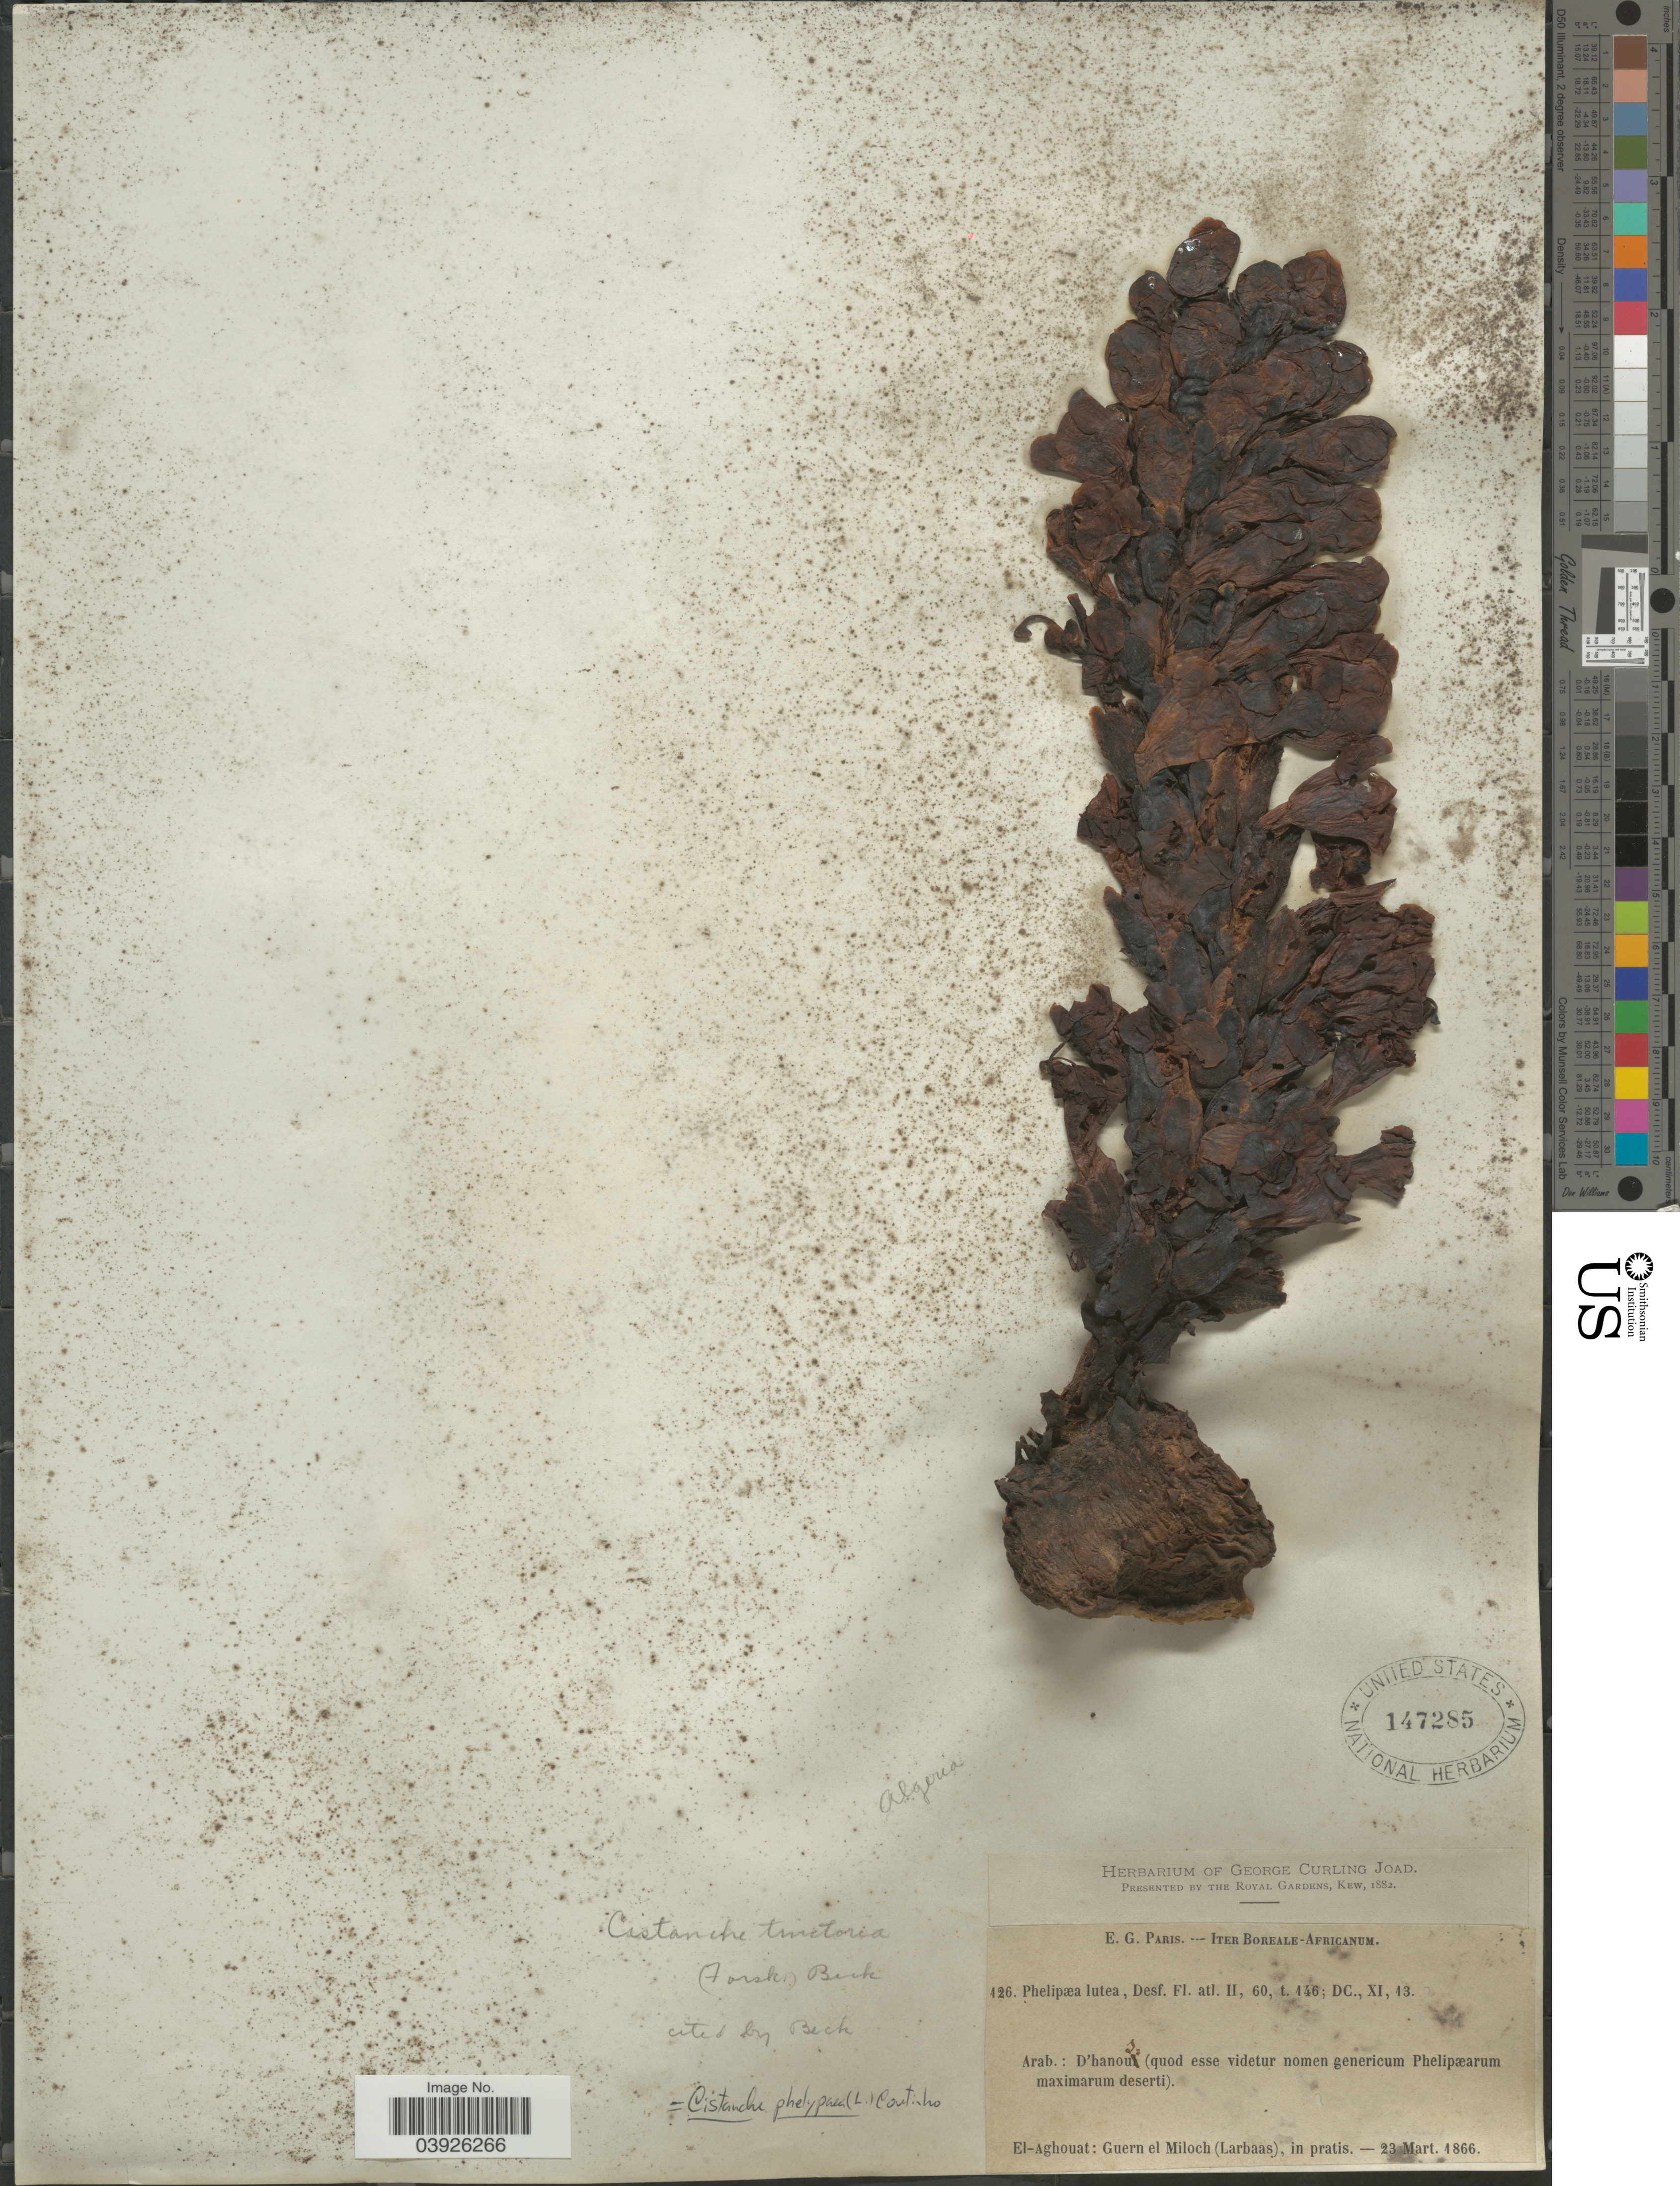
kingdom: Plantae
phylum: Tracheophyta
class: Magnoliopsida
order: Lamiales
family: Orobanchaceae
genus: Cistanche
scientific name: Cistanche phelypaea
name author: (L.) Cout.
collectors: Paris, E.G.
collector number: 126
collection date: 1866-03-23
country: Algeria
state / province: Laghouat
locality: Iter Boreale-Africanum. El-Aghouat: Guern et Miloch (Larbaas).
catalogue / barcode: US 147285